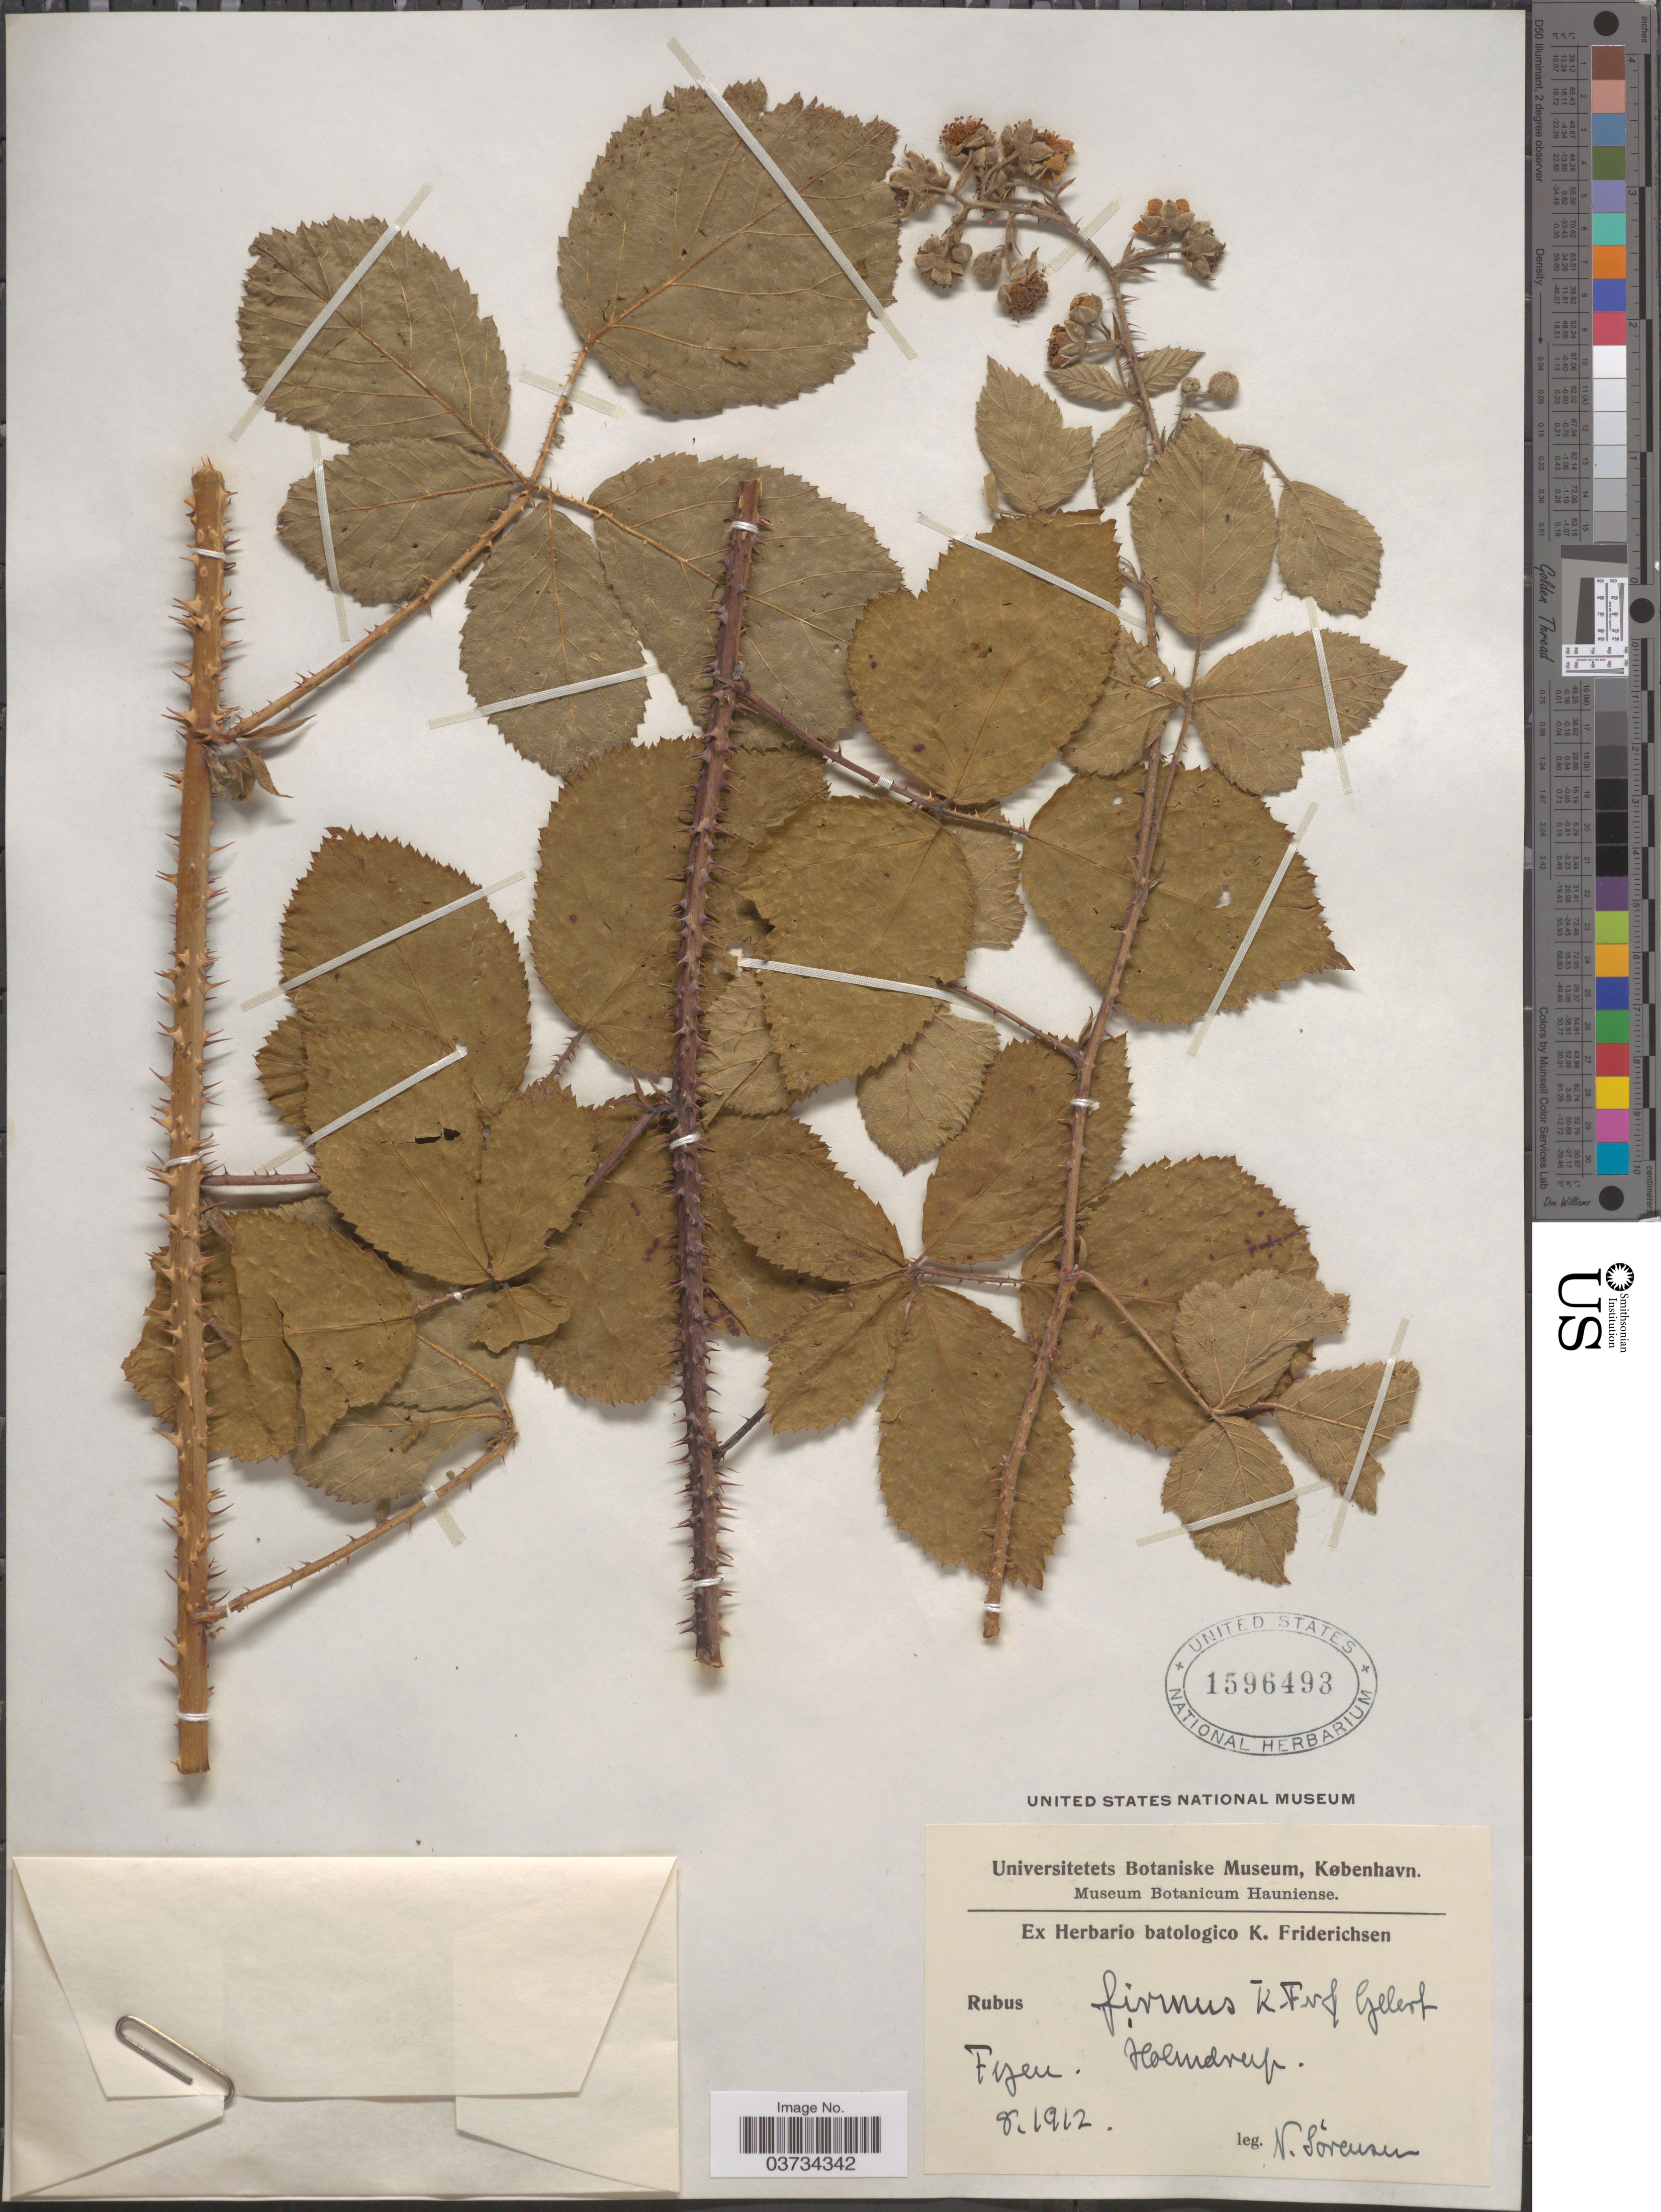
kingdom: Plantae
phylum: Tracheophyta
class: Magnoliopsida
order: Rosales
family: Rosaceae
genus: Rubus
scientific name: Rubus firmus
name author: Kupcsok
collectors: N. Sórensen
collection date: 1912-08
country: Denmark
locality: Fyen, Holmdrup.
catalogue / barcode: US 1596493